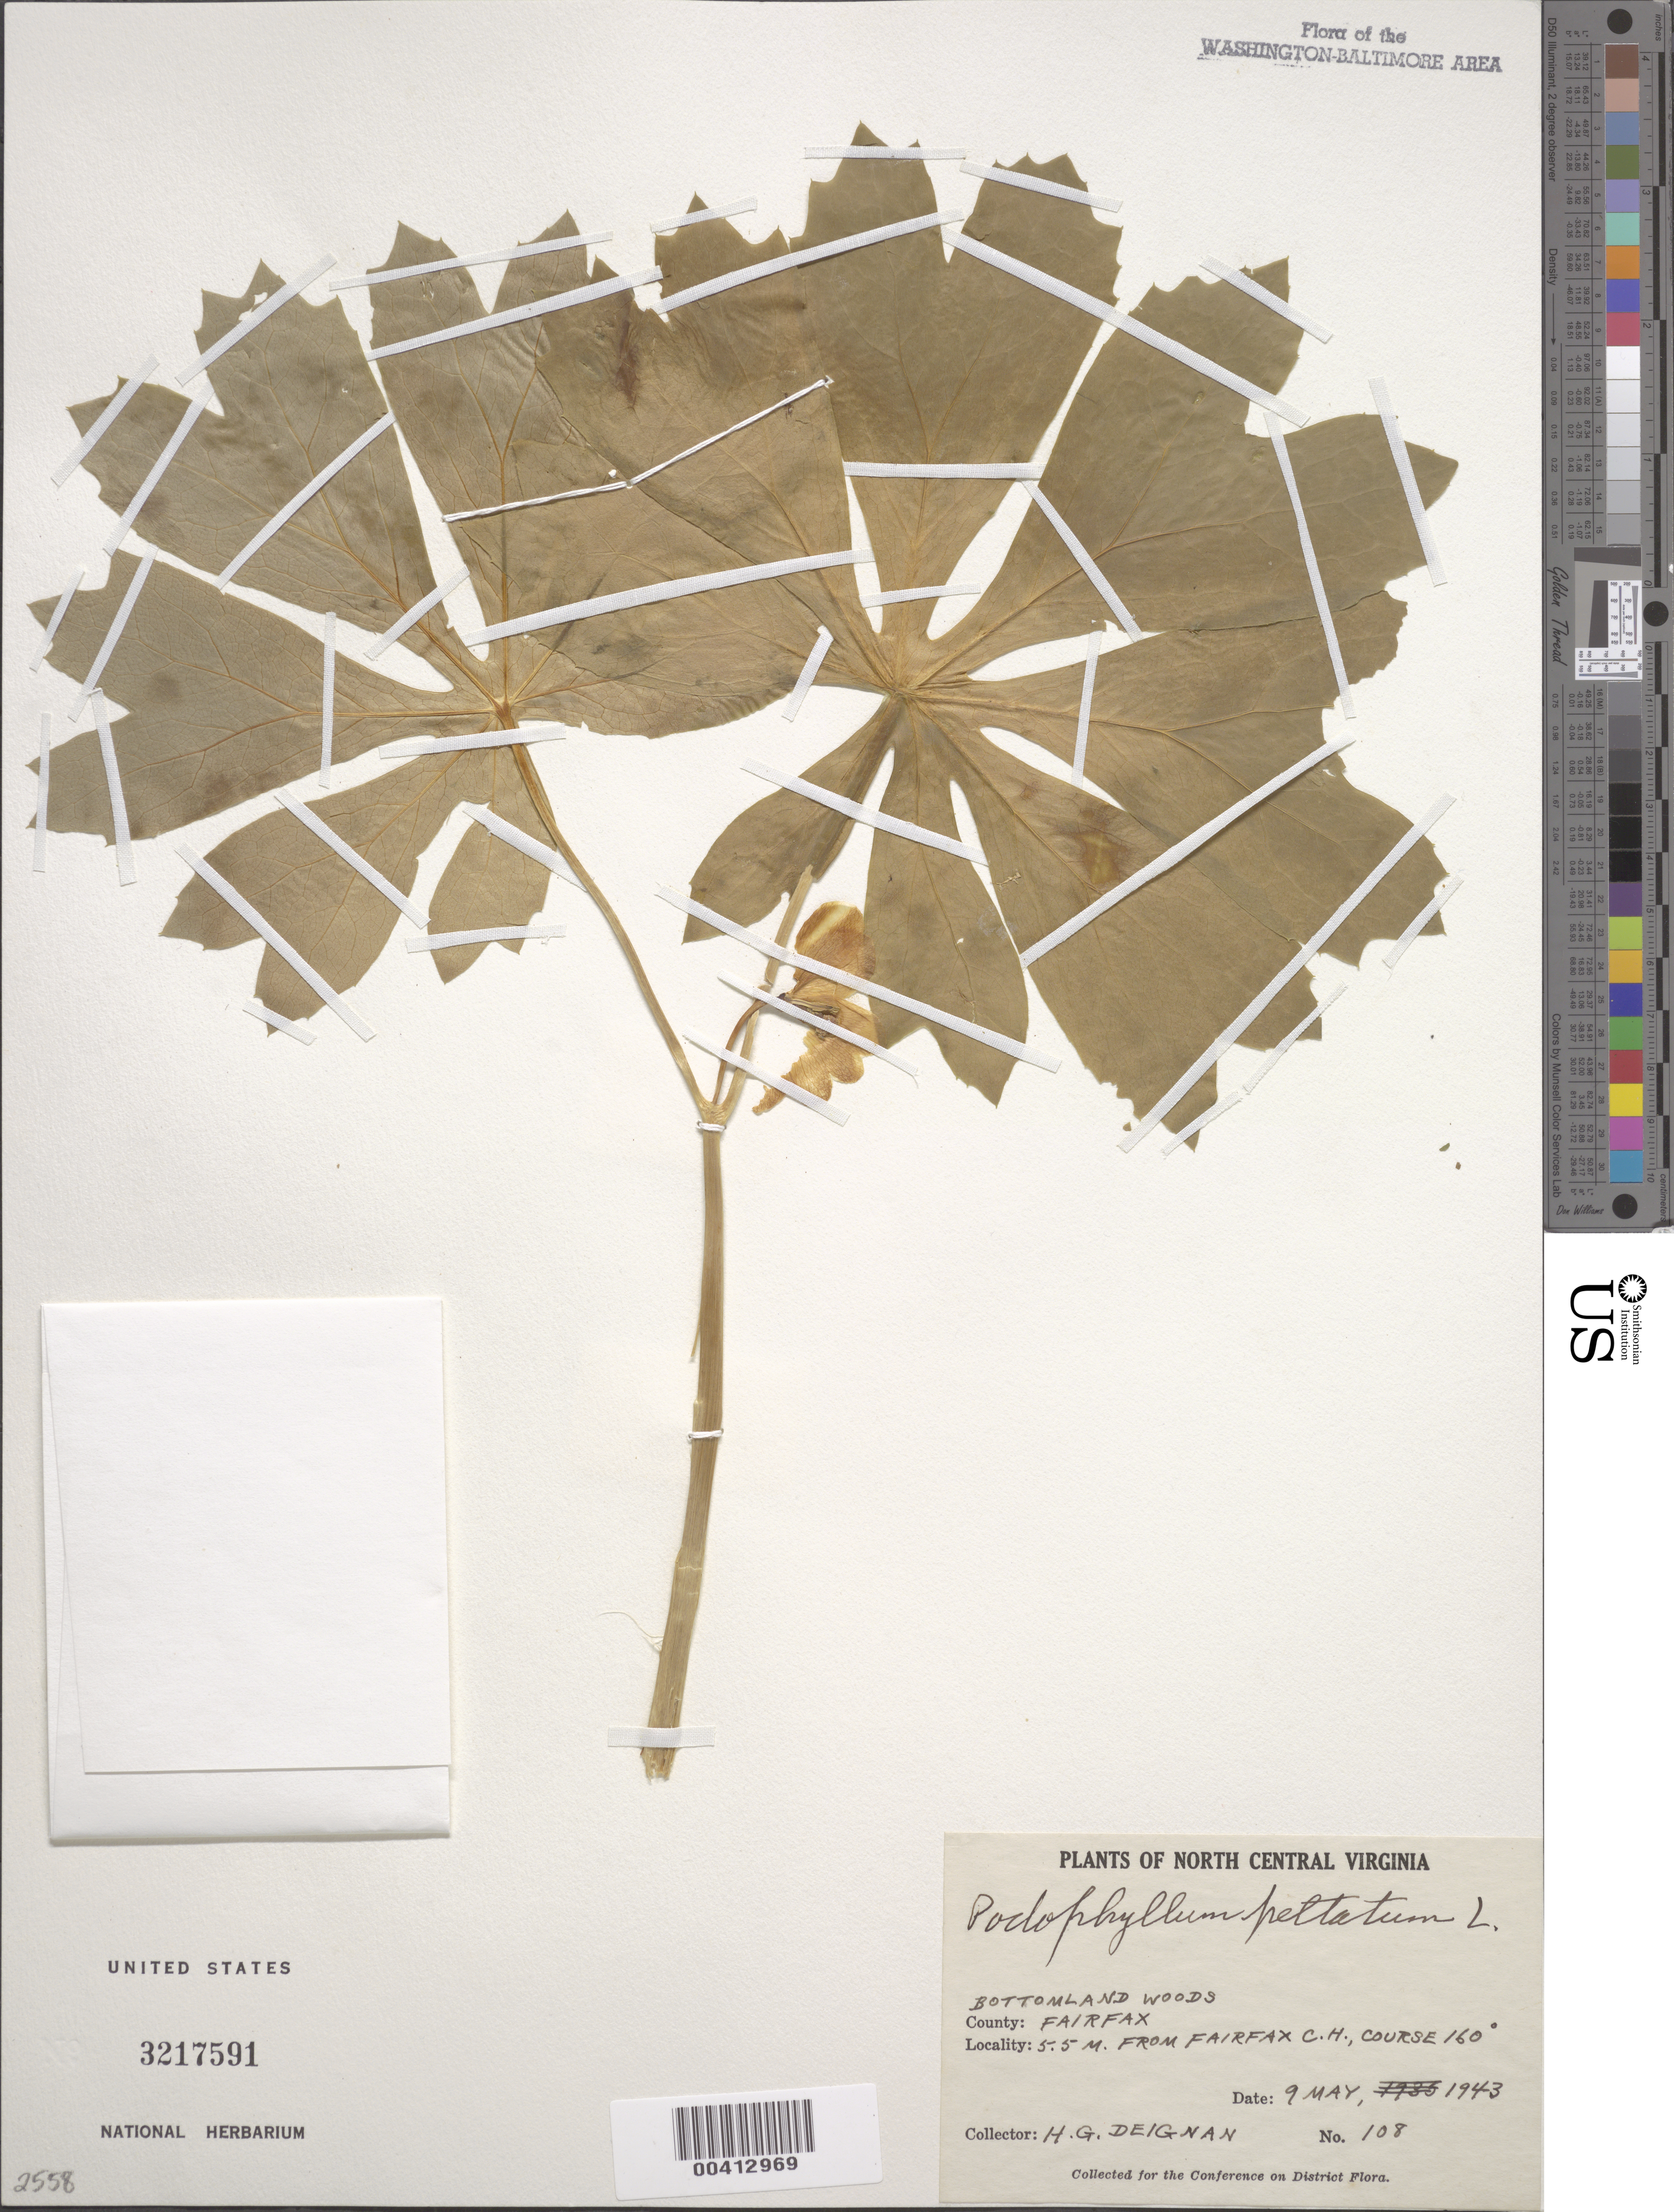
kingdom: Plantae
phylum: Tracheophyta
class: Magnoliopsida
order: Ranunculales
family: Berberidaceae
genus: Podophyllum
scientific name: Podophyllum peltatum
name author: L.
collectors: H. Deignan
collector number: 108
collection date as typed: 09 May 1943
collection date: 1943-05-09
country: United States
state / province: Virginia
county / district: Fairfax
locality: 5.5 mi. from Fairfax County Courthouse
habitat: Bottomland woods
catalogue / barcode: US 3217591